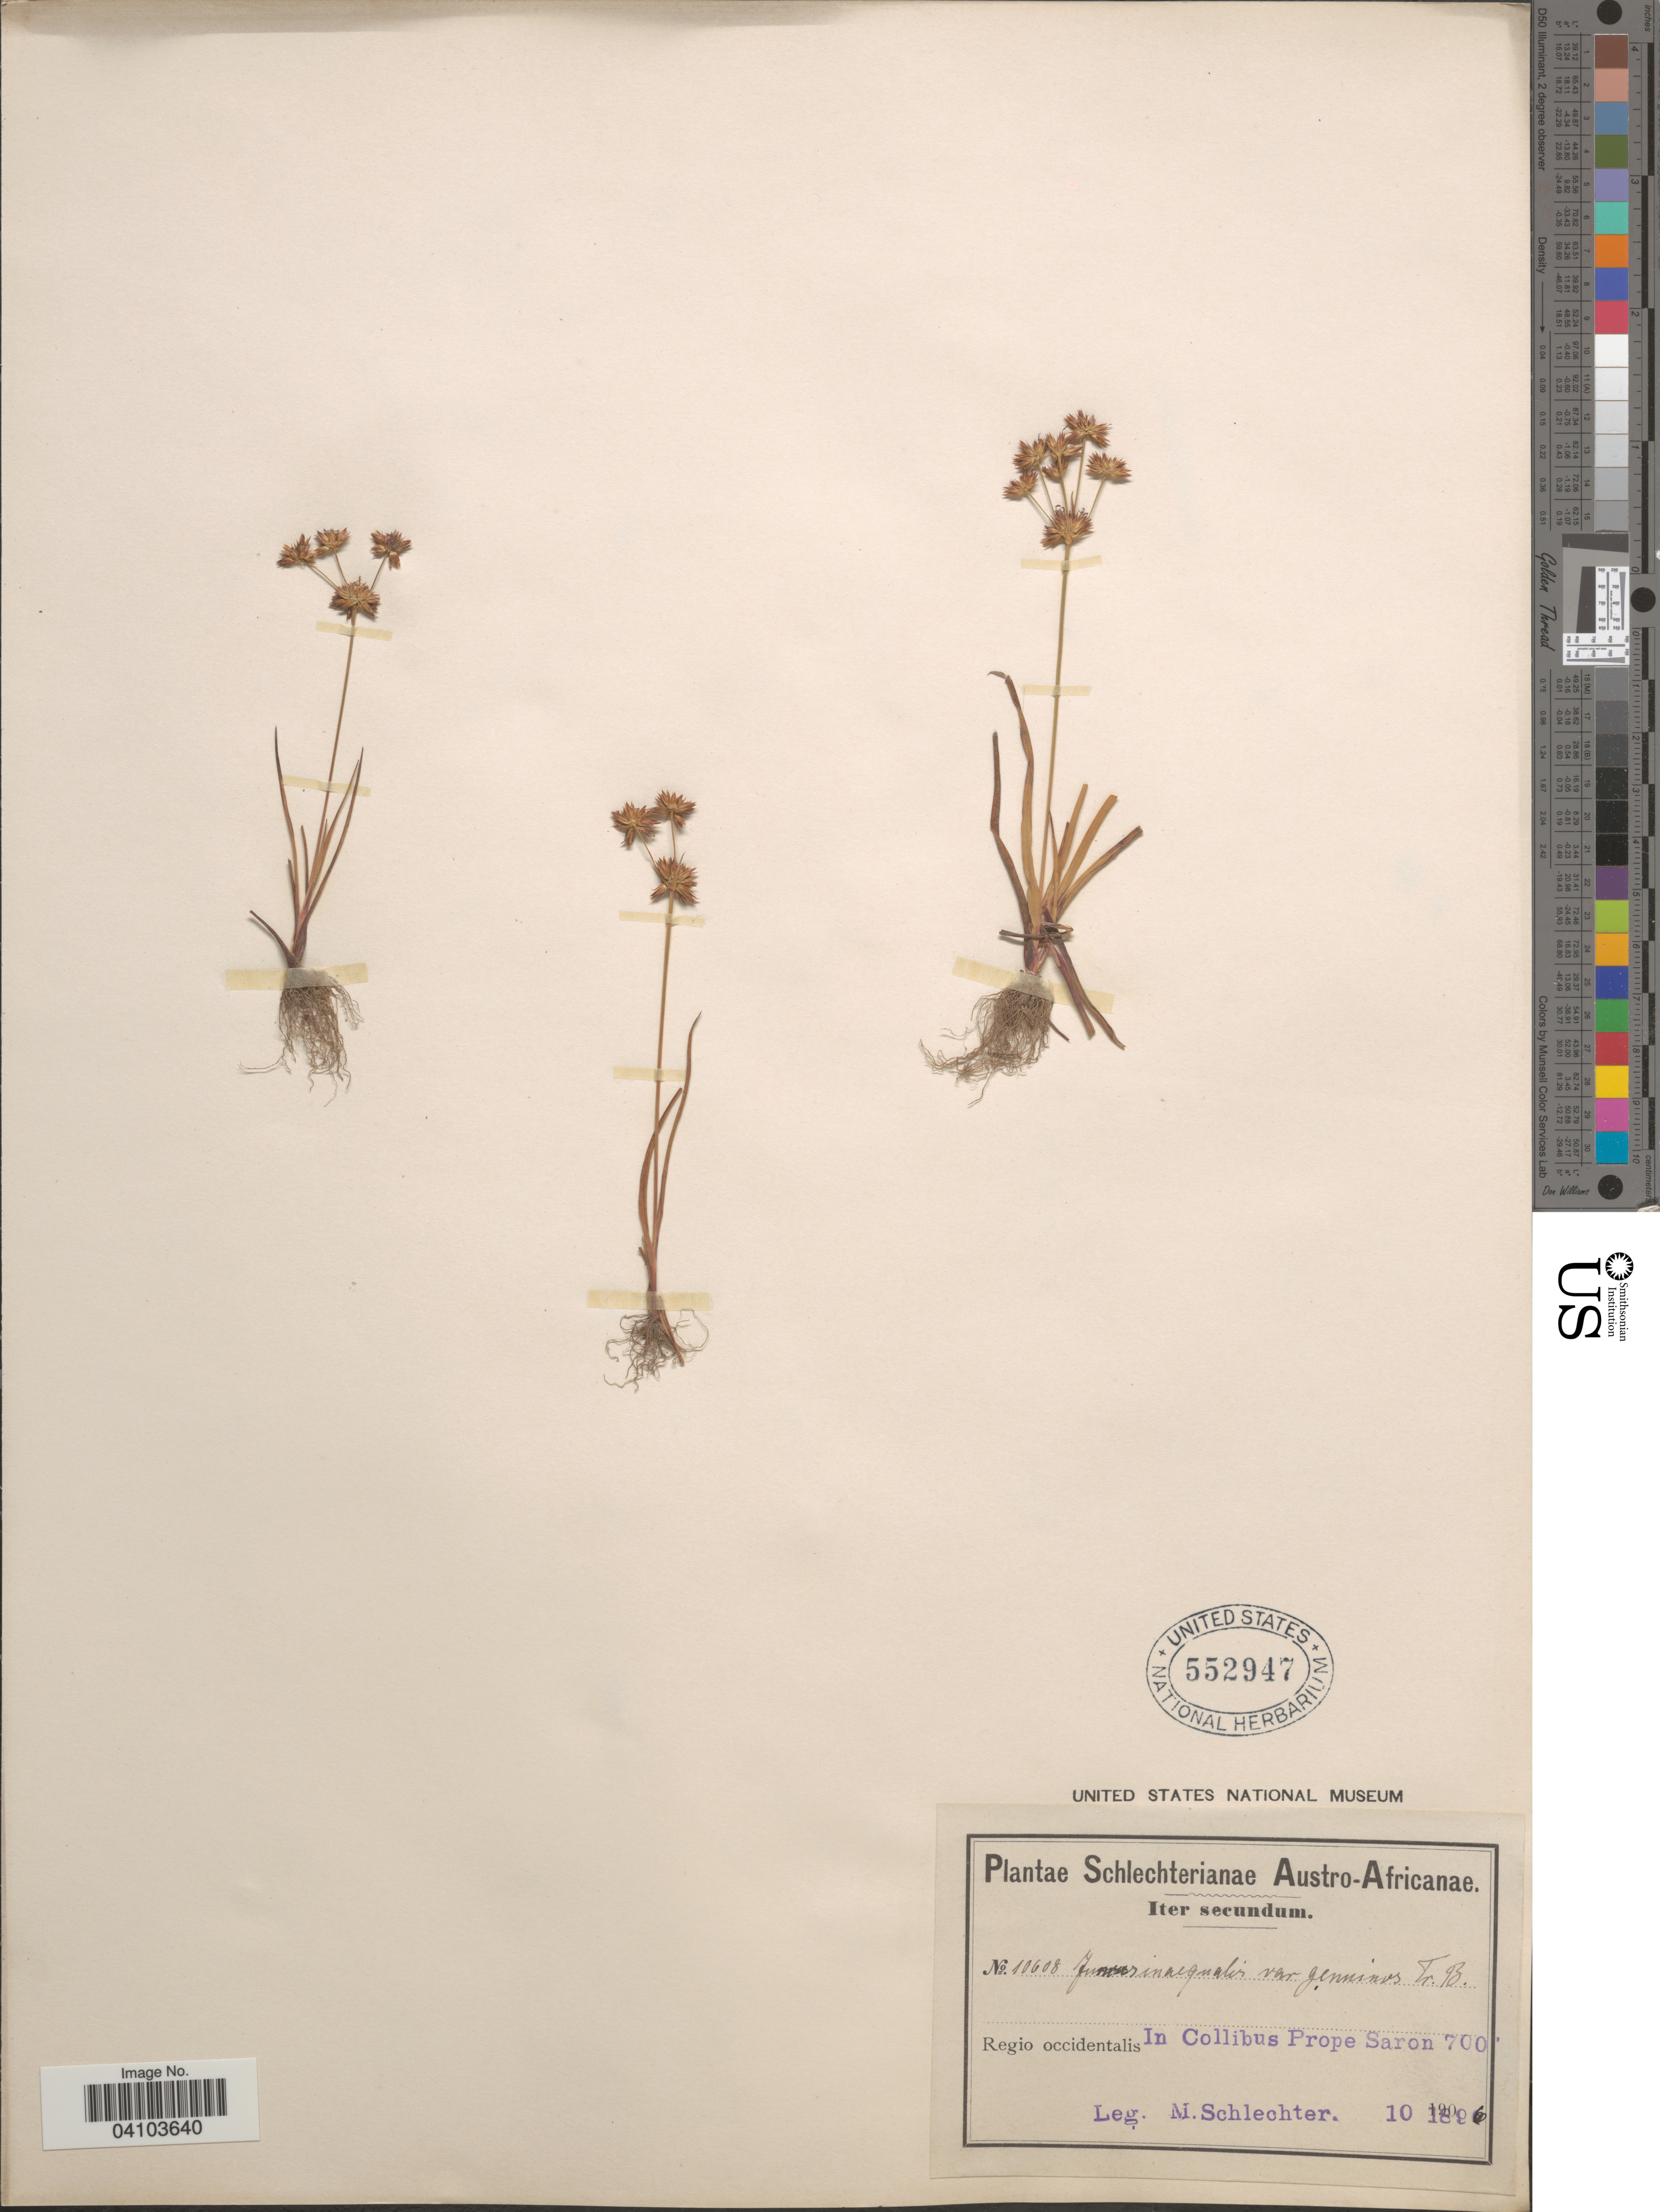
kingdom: Plantae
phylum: Tracheophyta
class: Liliopsida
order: Poales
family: Juncaceae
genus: Juncus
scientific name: Juncus inaequalis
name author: Willd. ex Kunth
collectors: M. Schlechter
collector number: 10608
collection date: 1896-10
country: South Africa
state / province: Western Cape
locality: Austro-Africanae. Regio occidentalis. In Collibus Prope Saron.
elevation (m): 213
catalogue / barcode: US 552947